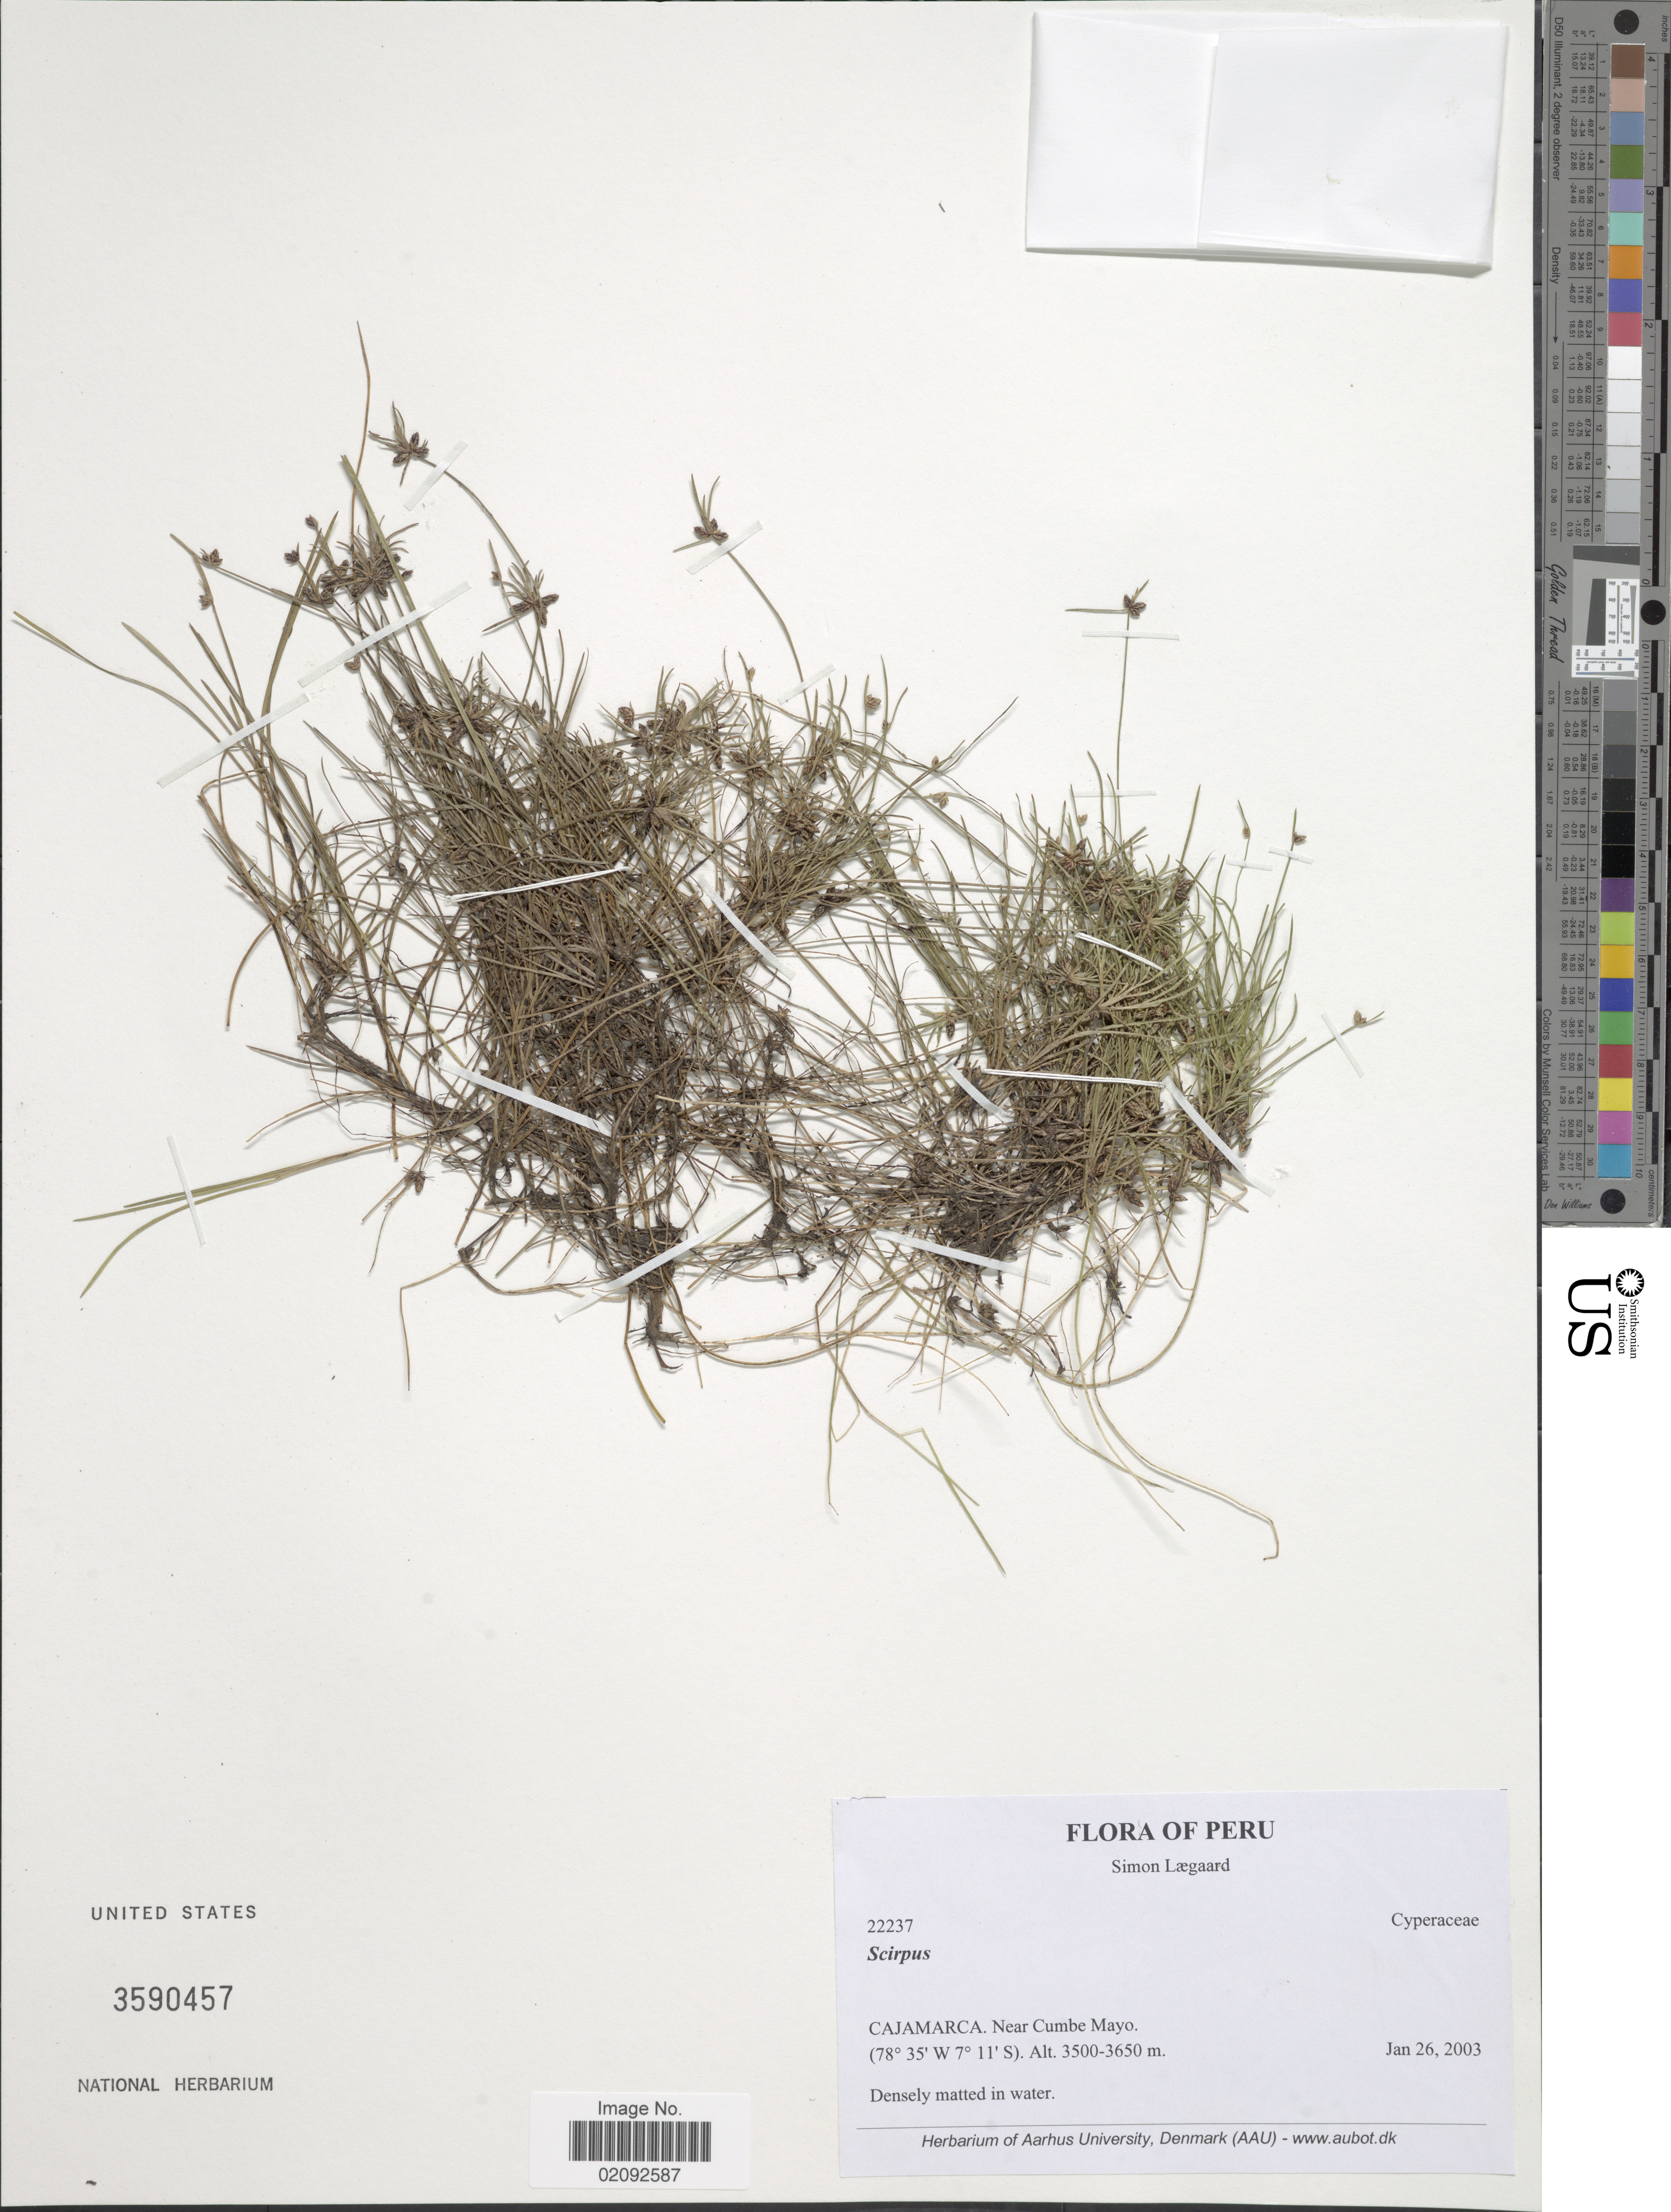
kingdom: Plantae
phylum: Tracheophyta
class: Liliopsida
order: Poales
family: Cyperaceae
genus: Isolepis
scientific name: Isolepis nigricans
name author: Kunth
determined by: Strong, Mark T., (BOT), Smithsonian Institution - National Museum of Natural History (UNITED STATES)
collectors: S. Lægaard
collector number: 22237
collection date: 2003-01-26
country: Peru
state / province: Cajamarca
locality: Near Cumbe Mayo.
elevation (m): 3500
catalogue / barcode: US 3590457